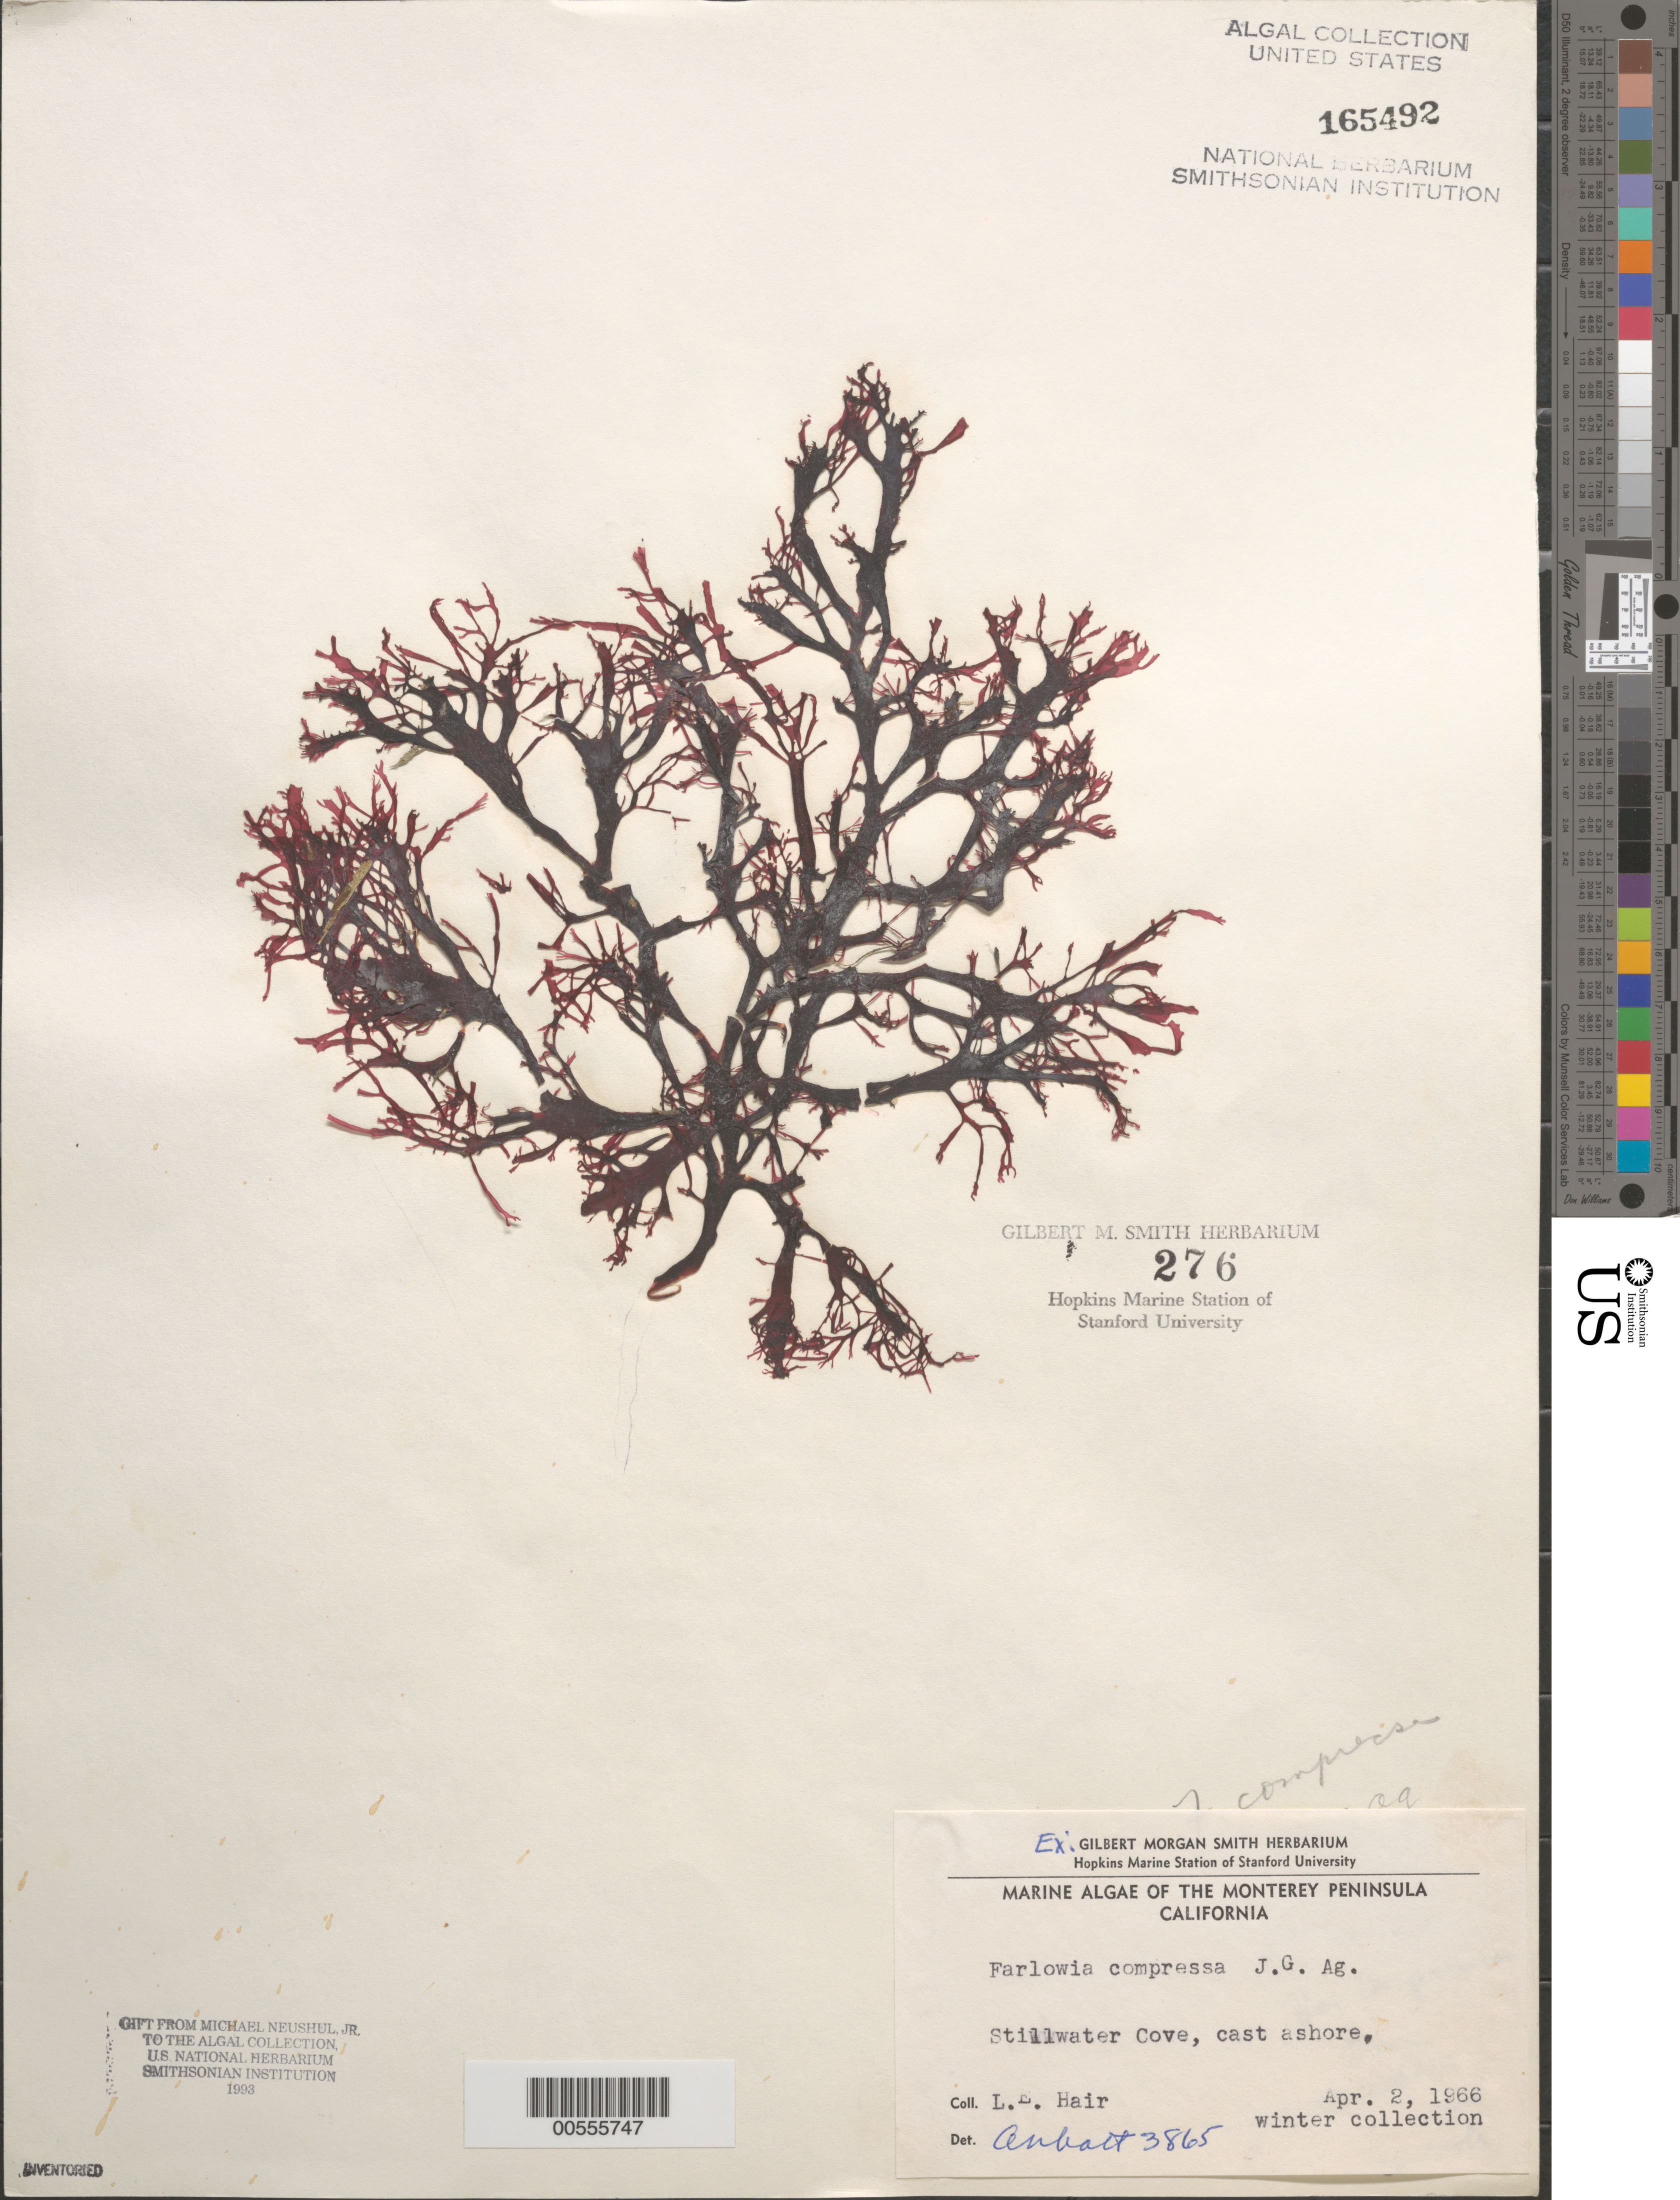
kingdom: Plantae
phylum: Rhodophyta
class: Florideophyceae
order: Gigartinales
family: Dumontiaceae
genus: Farlowia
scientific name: Farlowia compressa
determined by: Abbott, Isabella A.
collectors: L. Hair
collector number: IAA 3865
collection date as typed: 02 Apr 1966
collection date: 1966-04-02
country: United States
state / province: California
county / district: Monterey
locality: Stillwater Cove, Monterey Peninsula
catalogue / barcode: US 165492